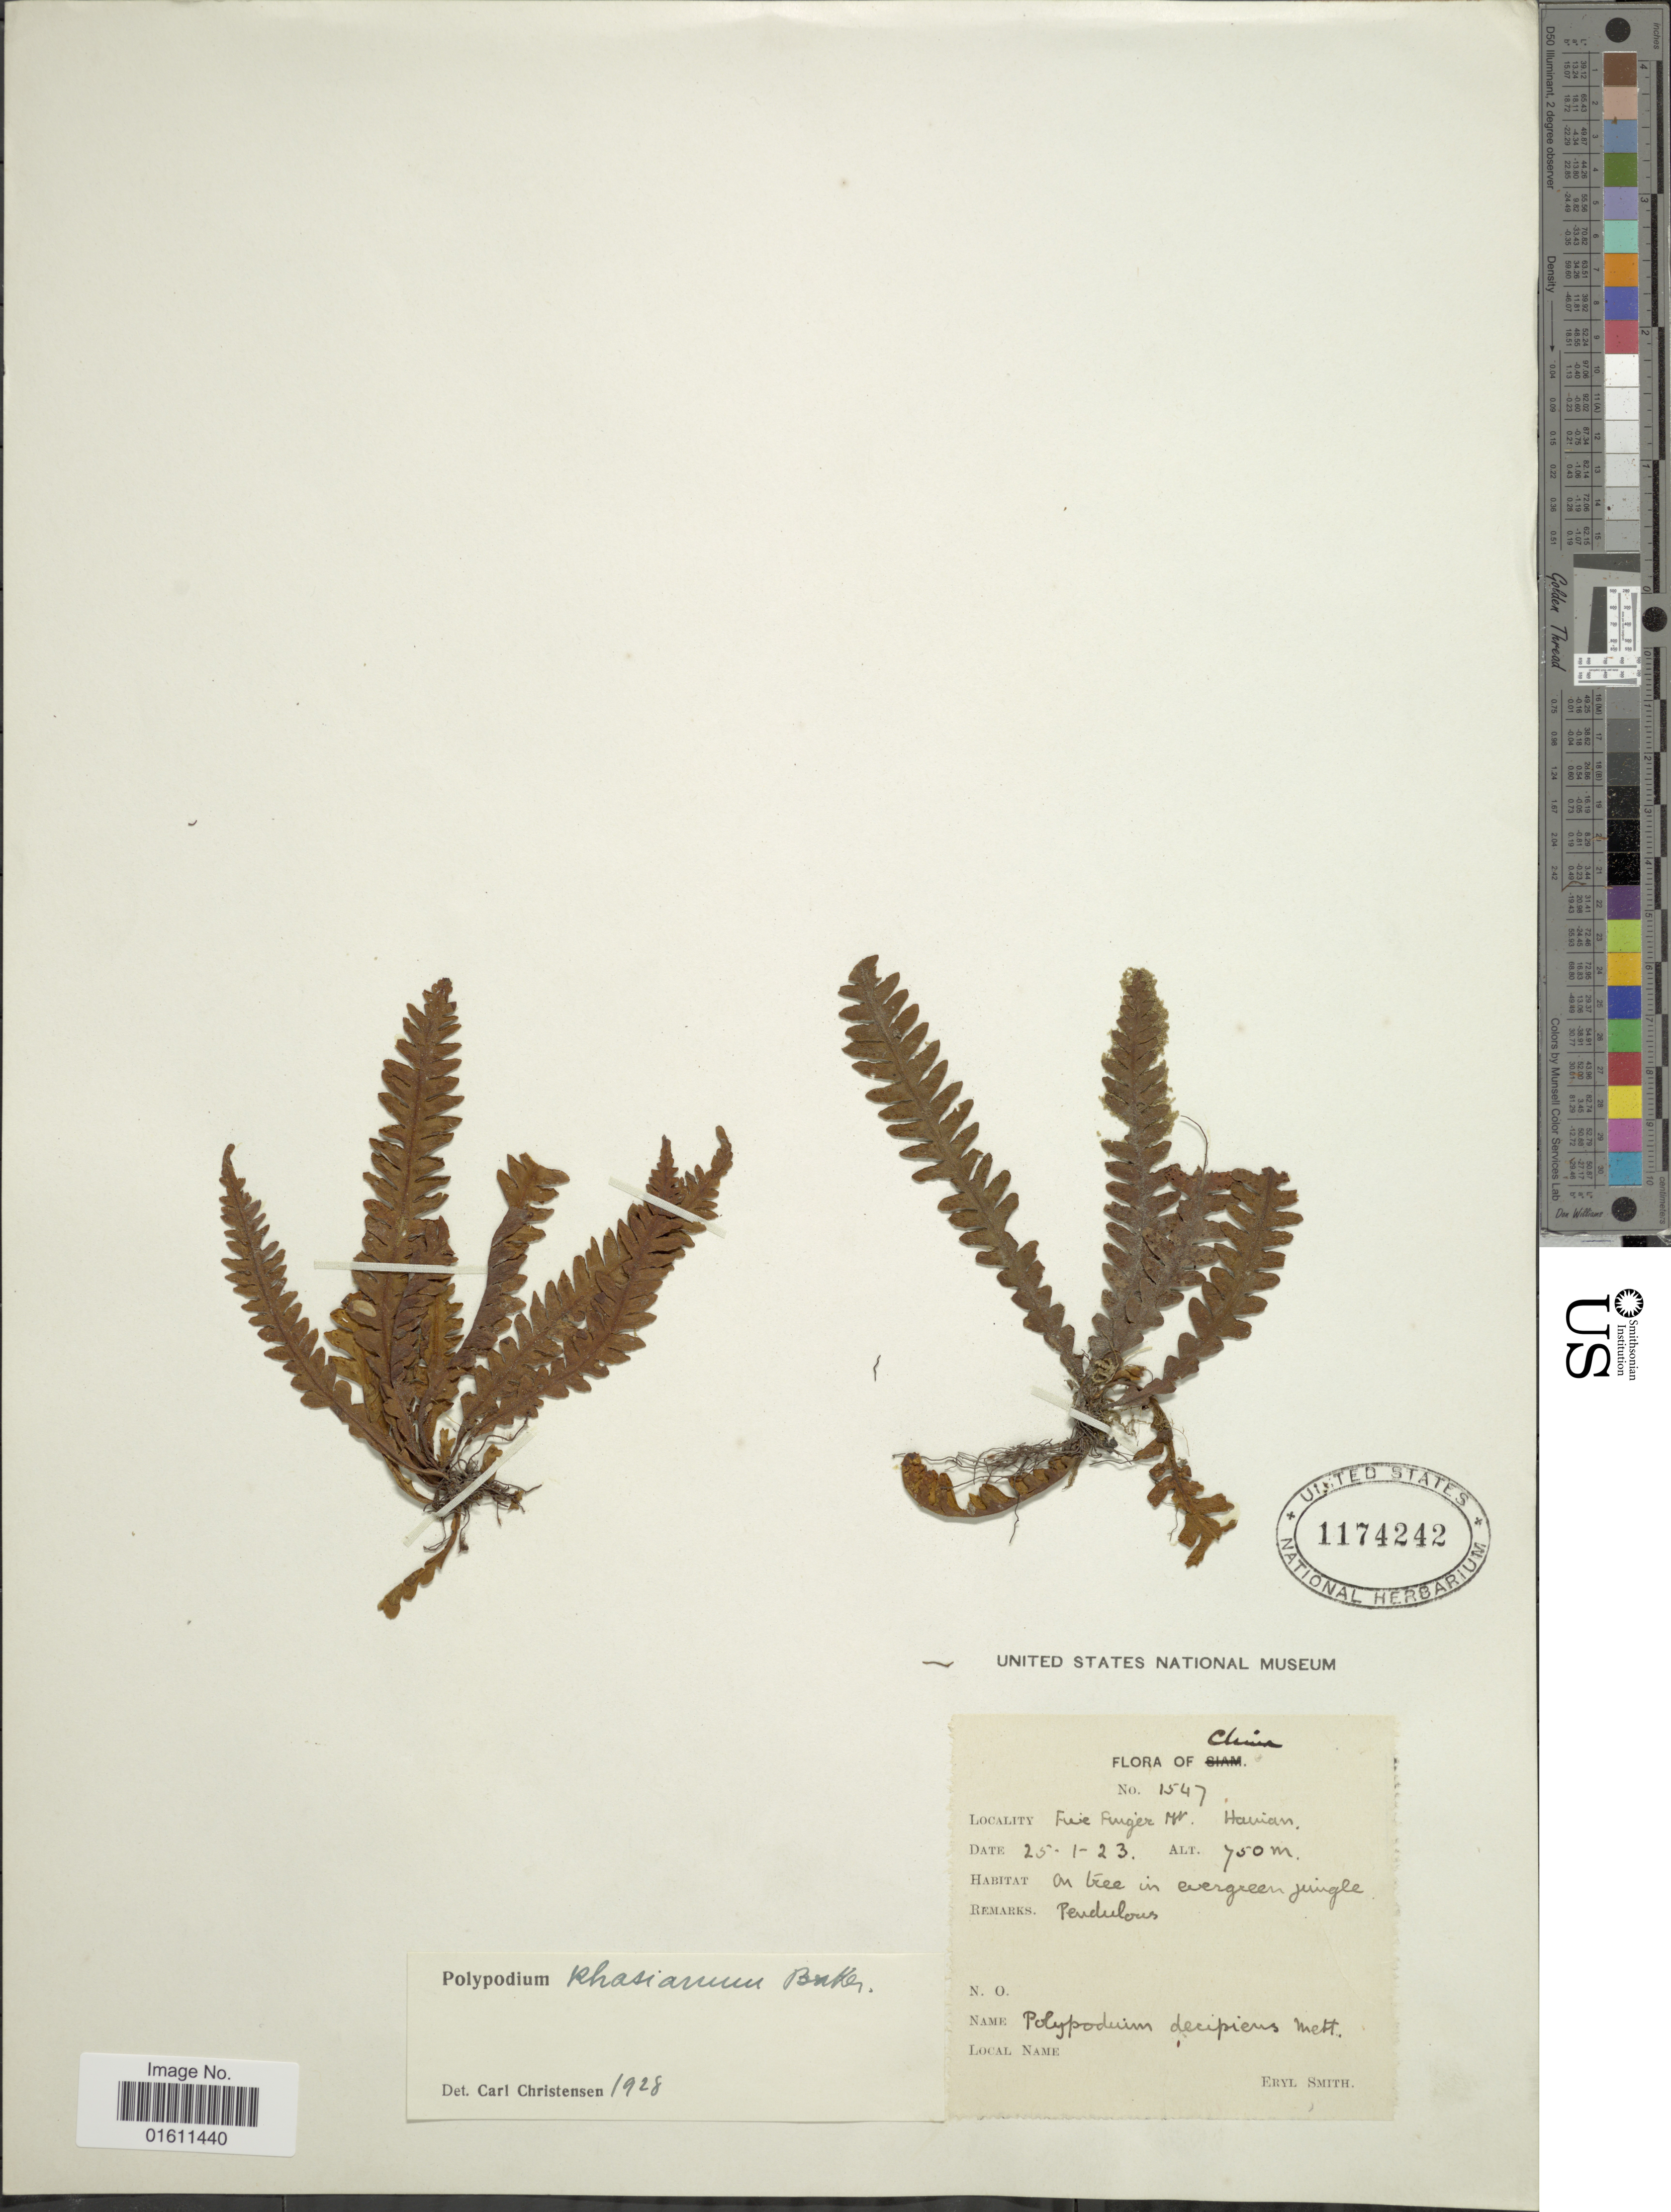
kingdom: Plantae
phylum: Tracheophyta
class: Polypodiopsida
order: Polypodiales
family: Polypodiaceae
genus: Prosaptia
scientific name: Prosaptia khasyana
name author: (Hook.) C. Chr. & Tardieu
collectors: C. E. Smith Jr.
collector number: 1547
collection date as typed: Transcribed d/m/y: 25/1/23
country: China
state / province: Hainan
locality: China, Five Finger Mt., Hainan.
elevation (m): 750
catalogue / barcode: US 1174242